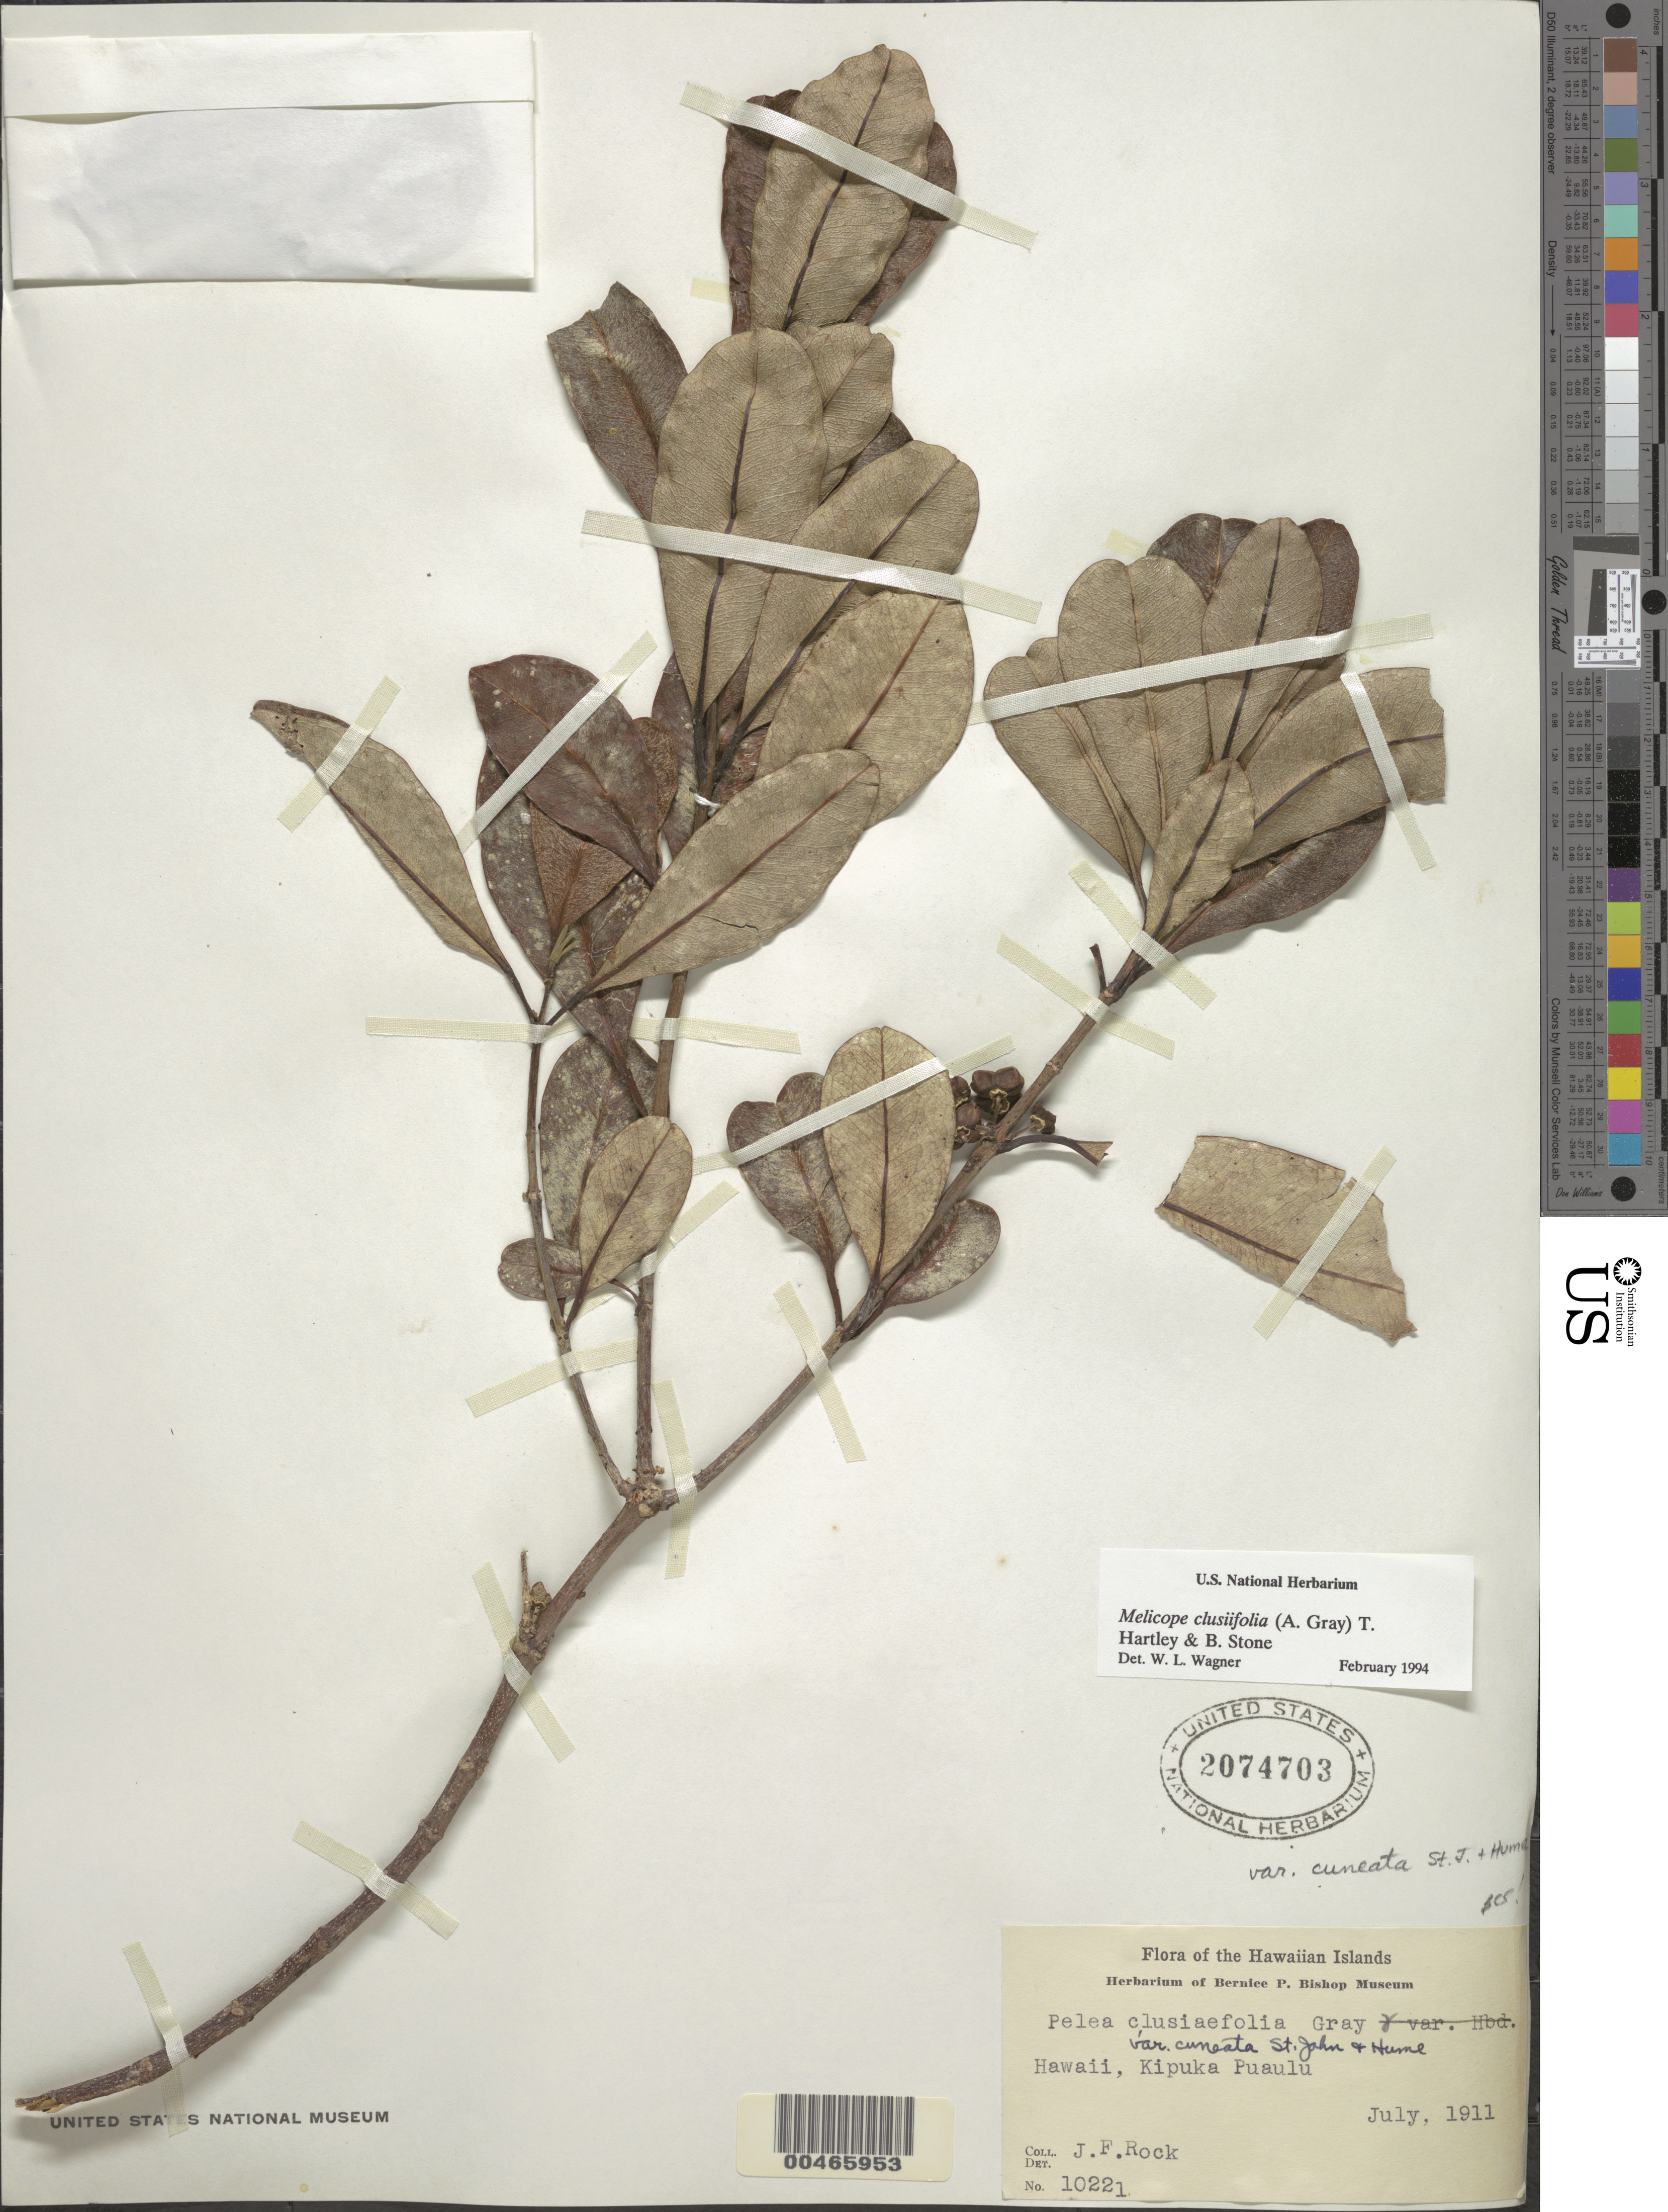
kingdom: Plantae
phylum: Tracheophyta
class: Magnoliopsida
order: Sapindales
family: Rutaceae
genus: Melicope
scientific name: Melicope clusiifolia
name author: (A. Gray) T.G. Hartley & B.C. Stone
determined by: Wagner, W. L., (BOT), Smithsonian Institution - National Museum of Natural History (UNITED STATES)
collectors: J. F. Rock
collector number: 10221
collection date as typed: Jul 1911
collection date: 1911-07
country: United States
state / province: Hawaii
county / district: Hawaii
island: Hawaii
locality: Kipuka Puaulu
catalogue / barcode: US 2074703